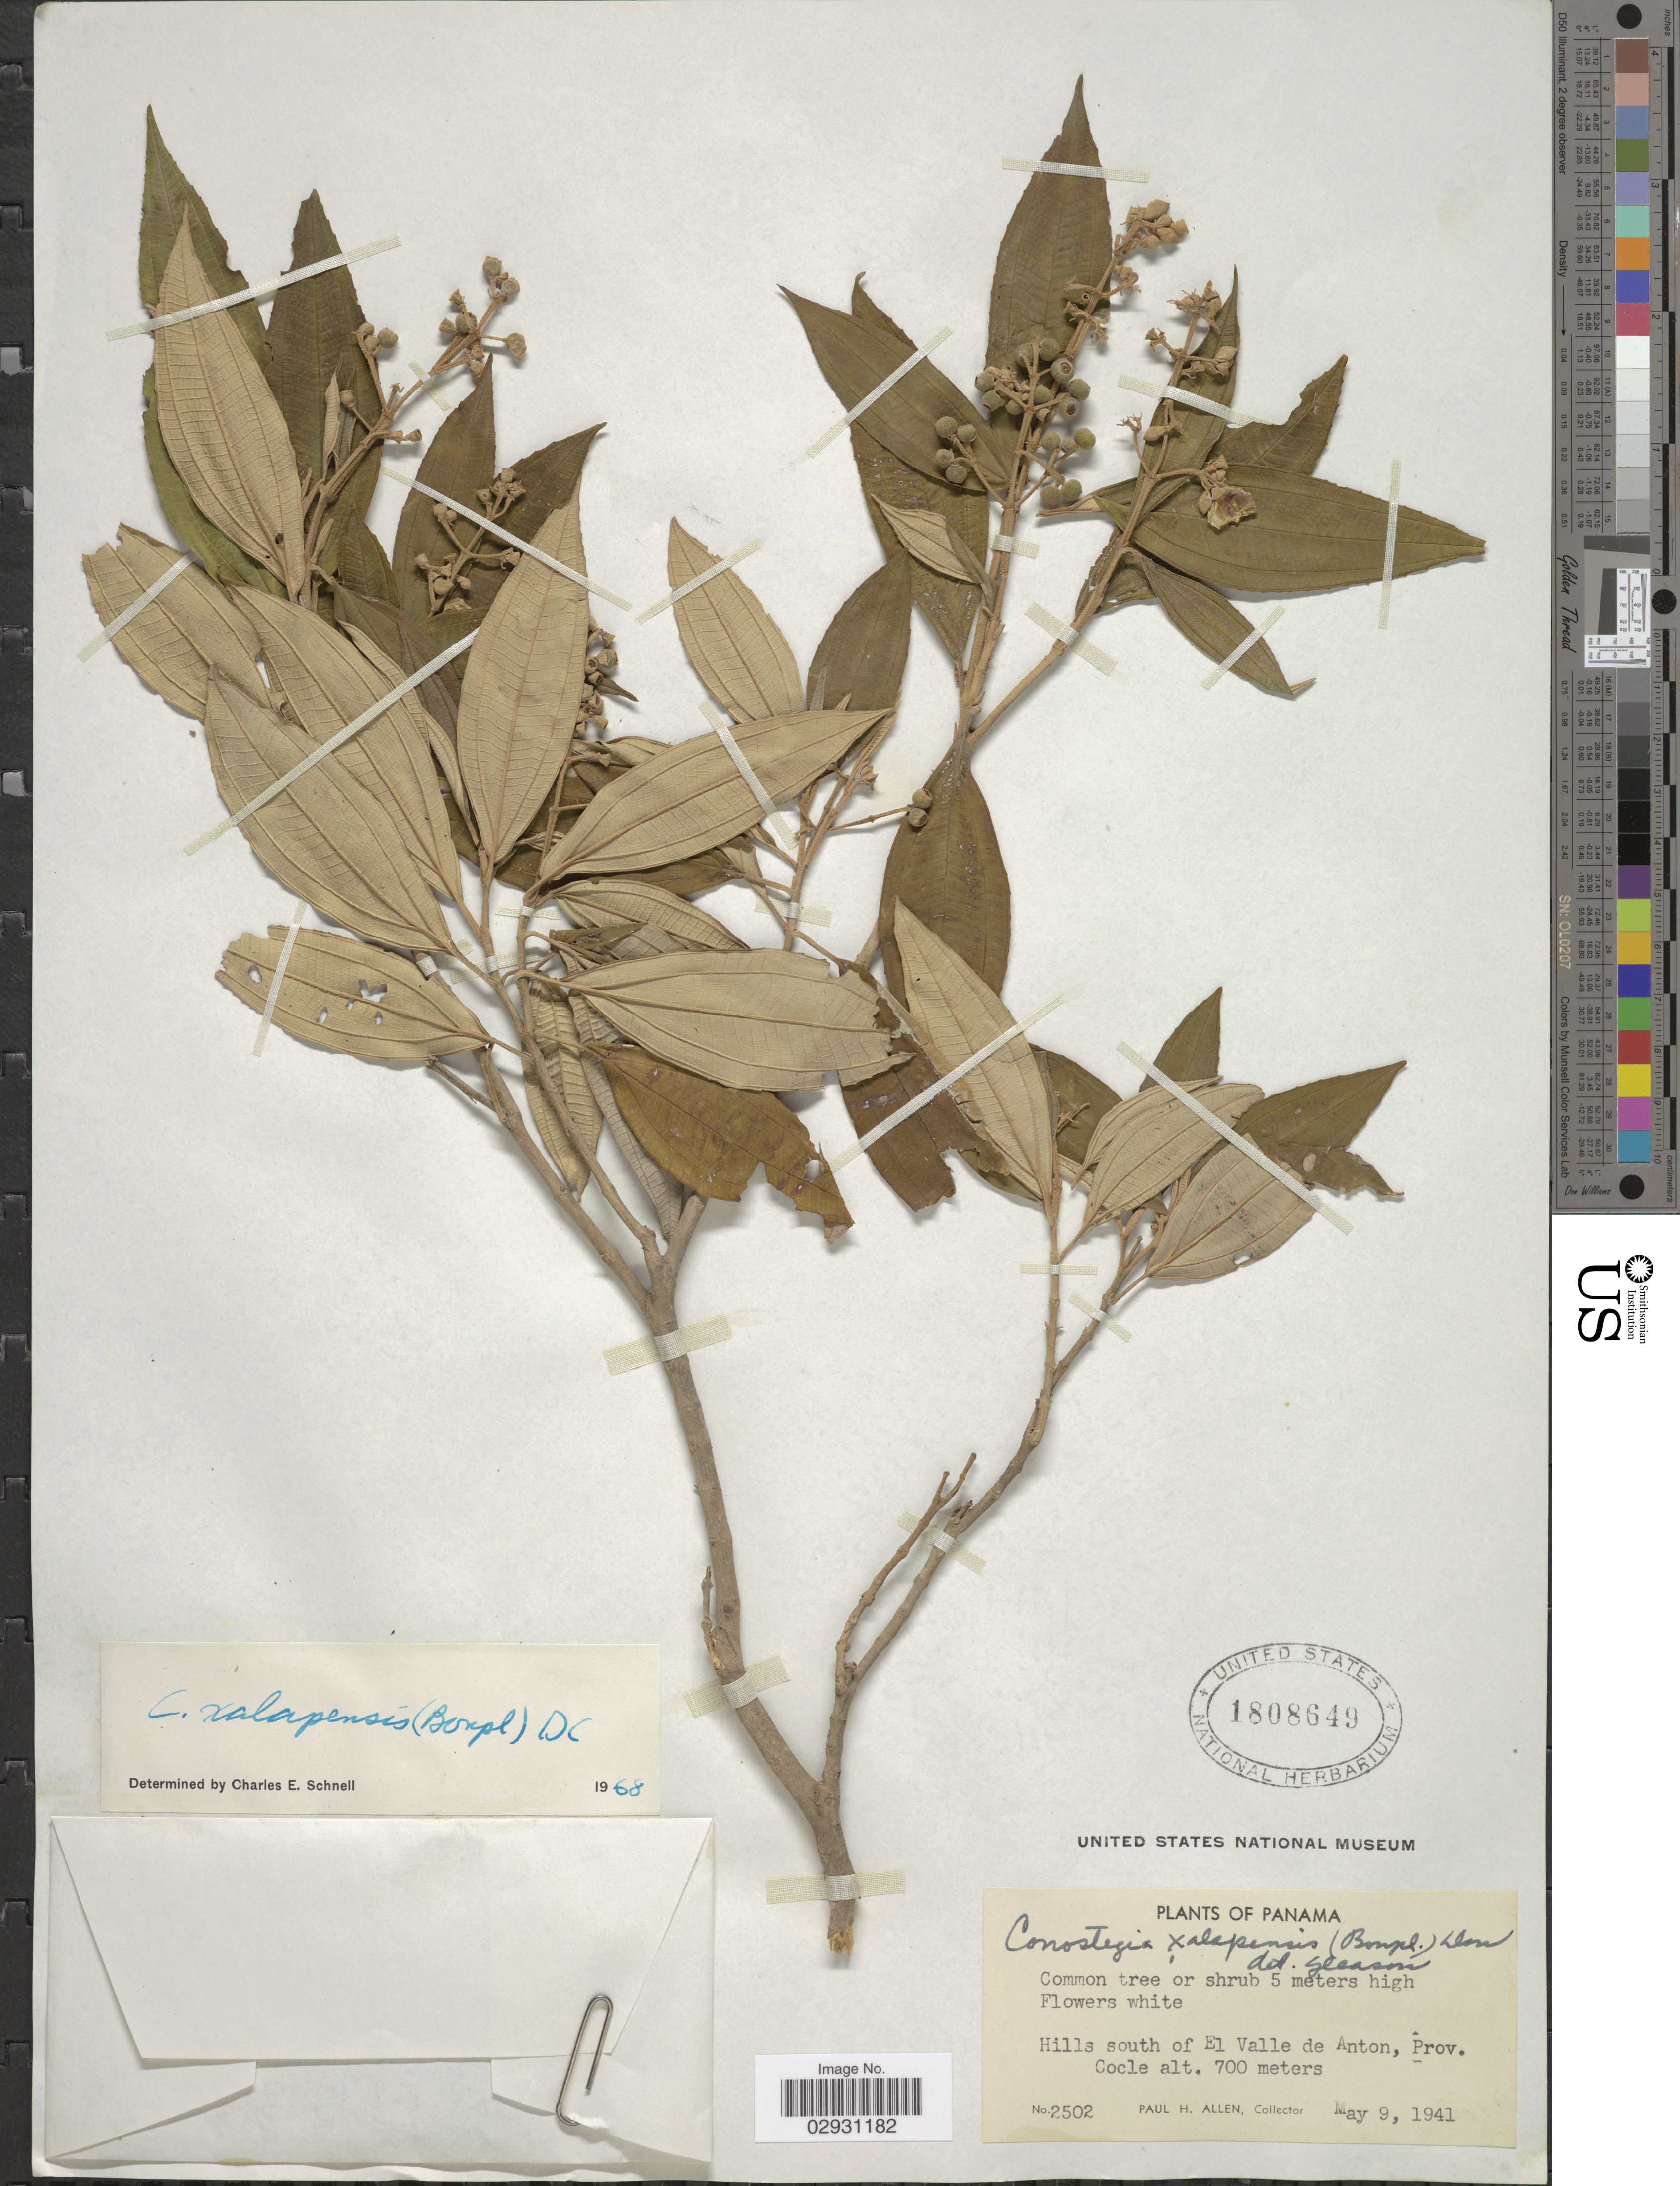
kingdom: Plantae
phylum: Tracheophyta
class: Magnoliopsida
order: Myrtales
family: Melastomataceae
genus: Conostegia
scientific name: Conostegia quadrangularis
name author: Schltdl. ex Steud.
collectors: P. H. Allen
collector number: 2502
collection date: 1941-05-09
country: Panama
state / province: Coclé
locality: Hills south of El Valle de Anton.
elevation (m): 700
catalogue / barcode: US 1808649